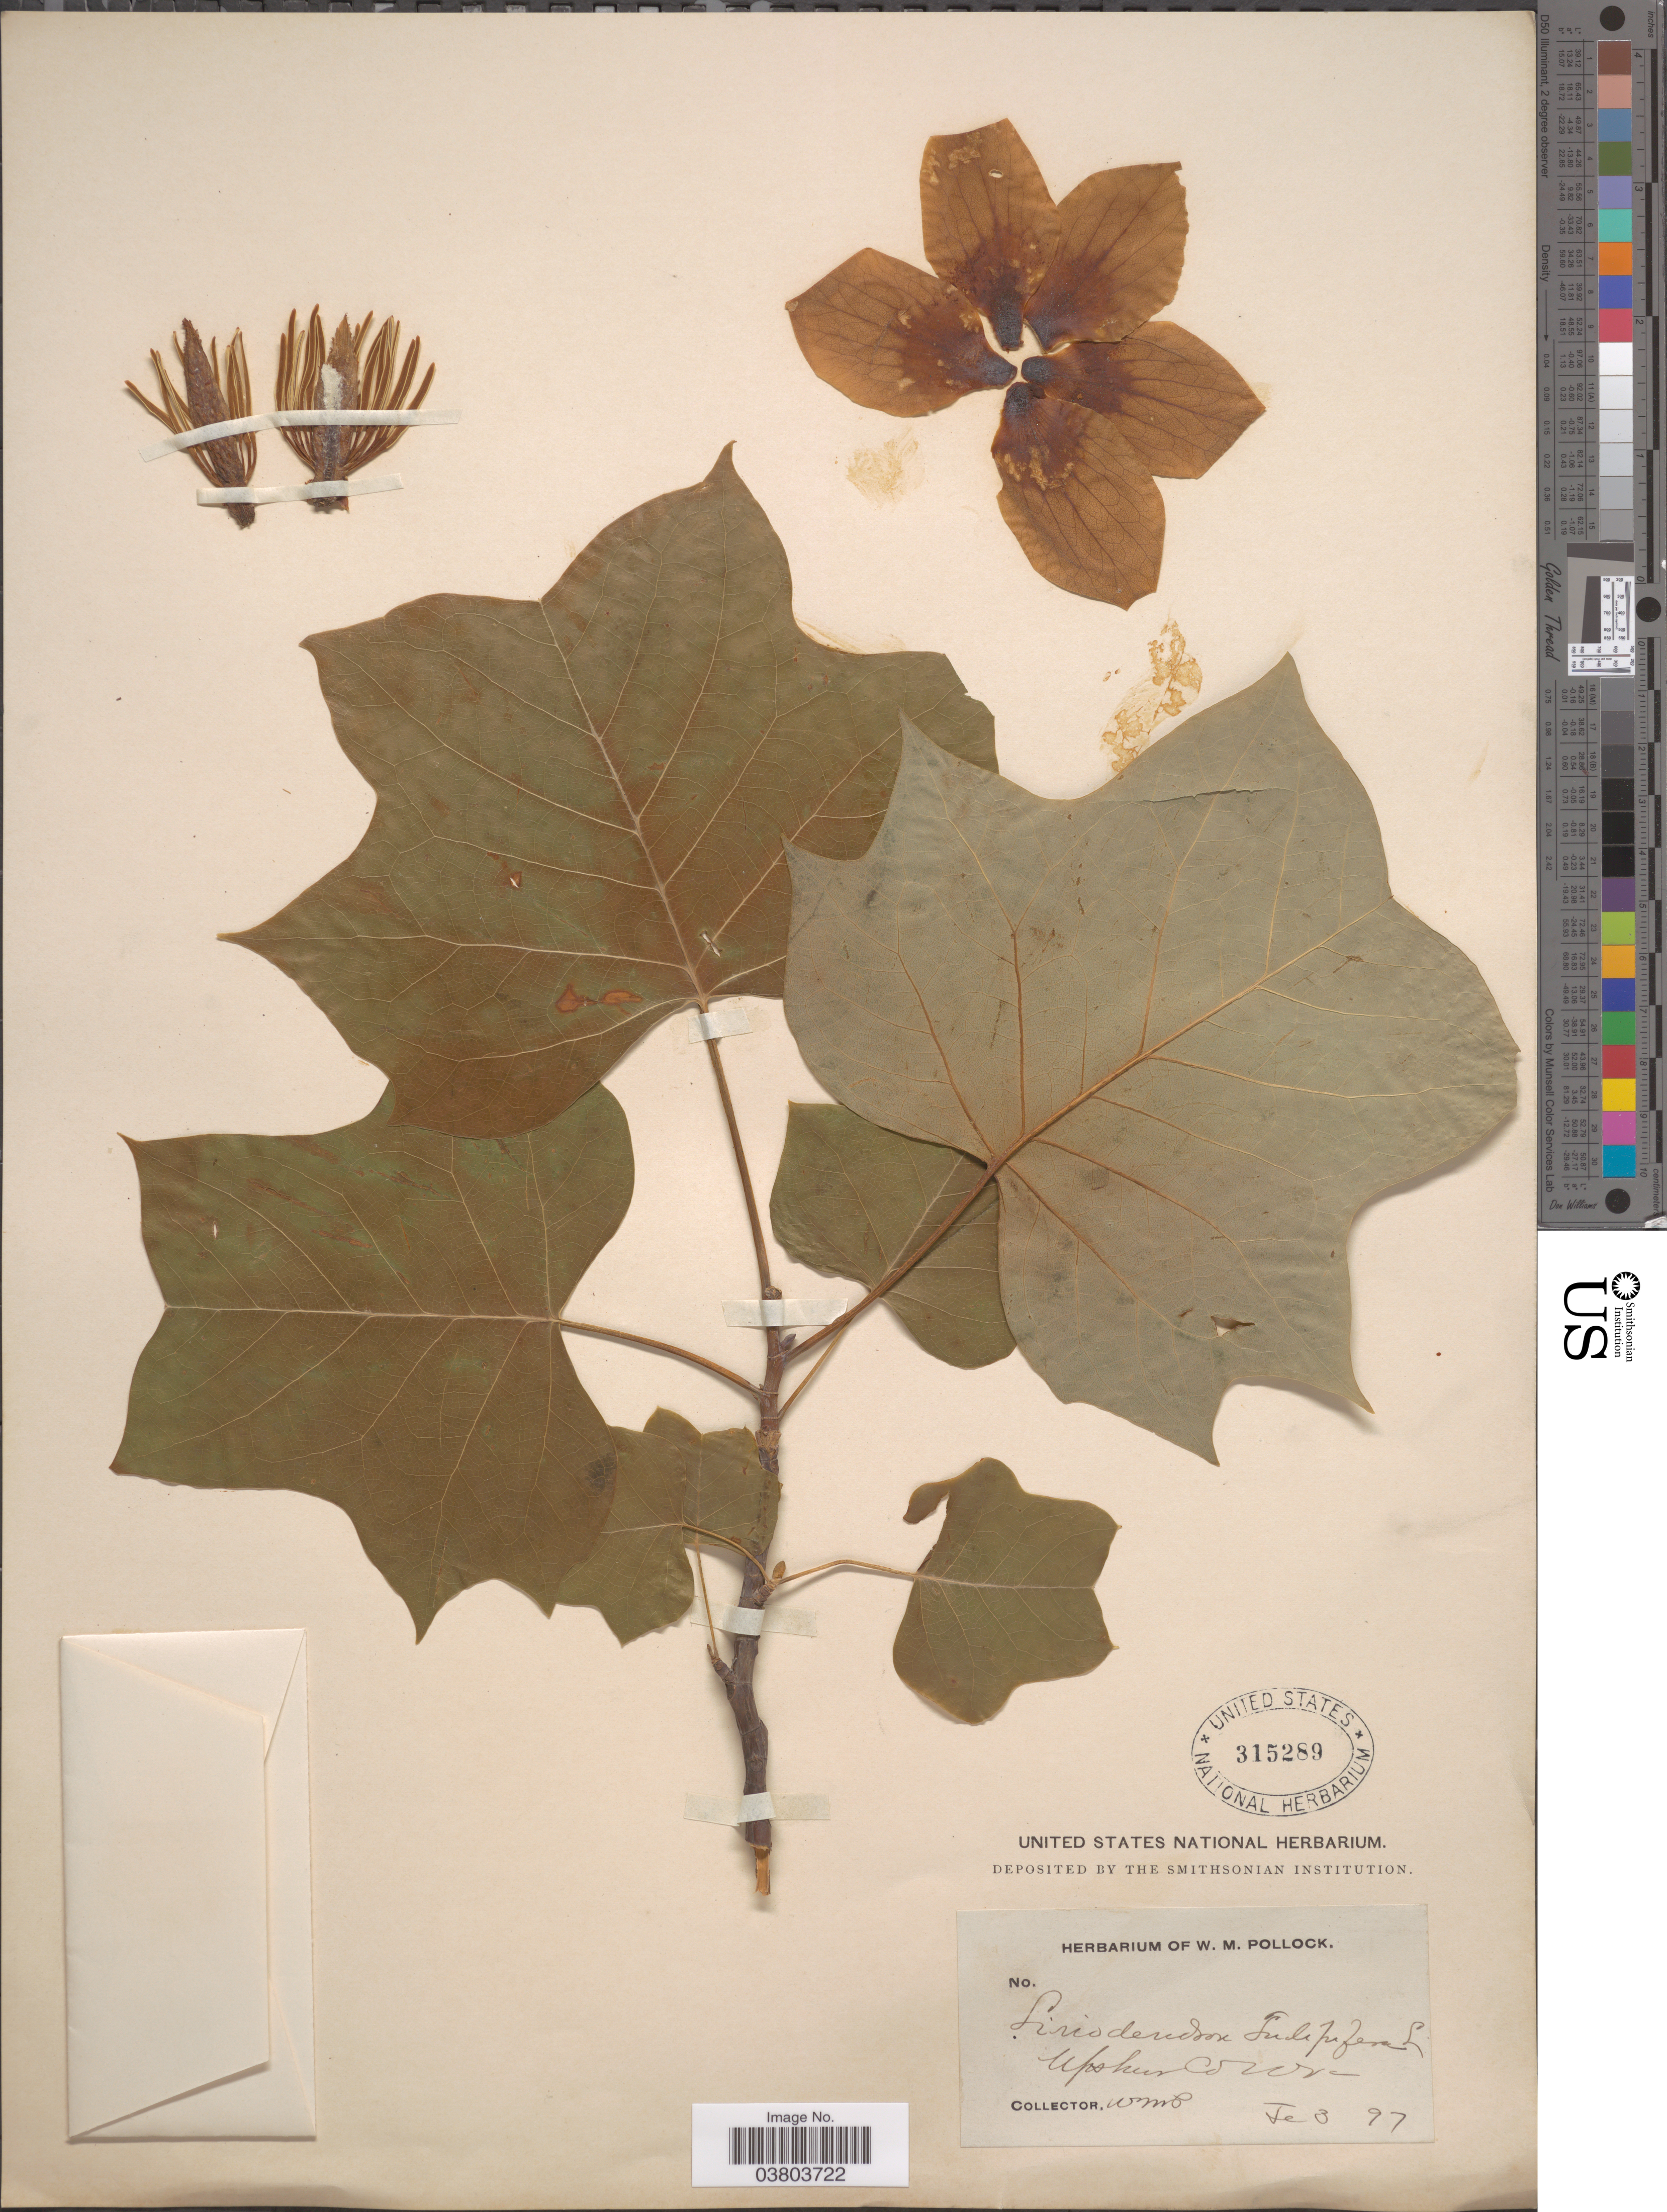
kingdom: Plantae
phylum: Tracheophyta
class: Magnoliopsida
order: Magnoliales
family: Magnoliaceae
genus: Liriodendron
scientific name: Liriodendron tulipifera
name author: L.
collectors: W. M. Pollock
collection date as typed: Transcribed d/m/y: 3/2/97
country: United States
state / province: West Virginia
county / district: Upshur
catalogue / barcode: US 315289